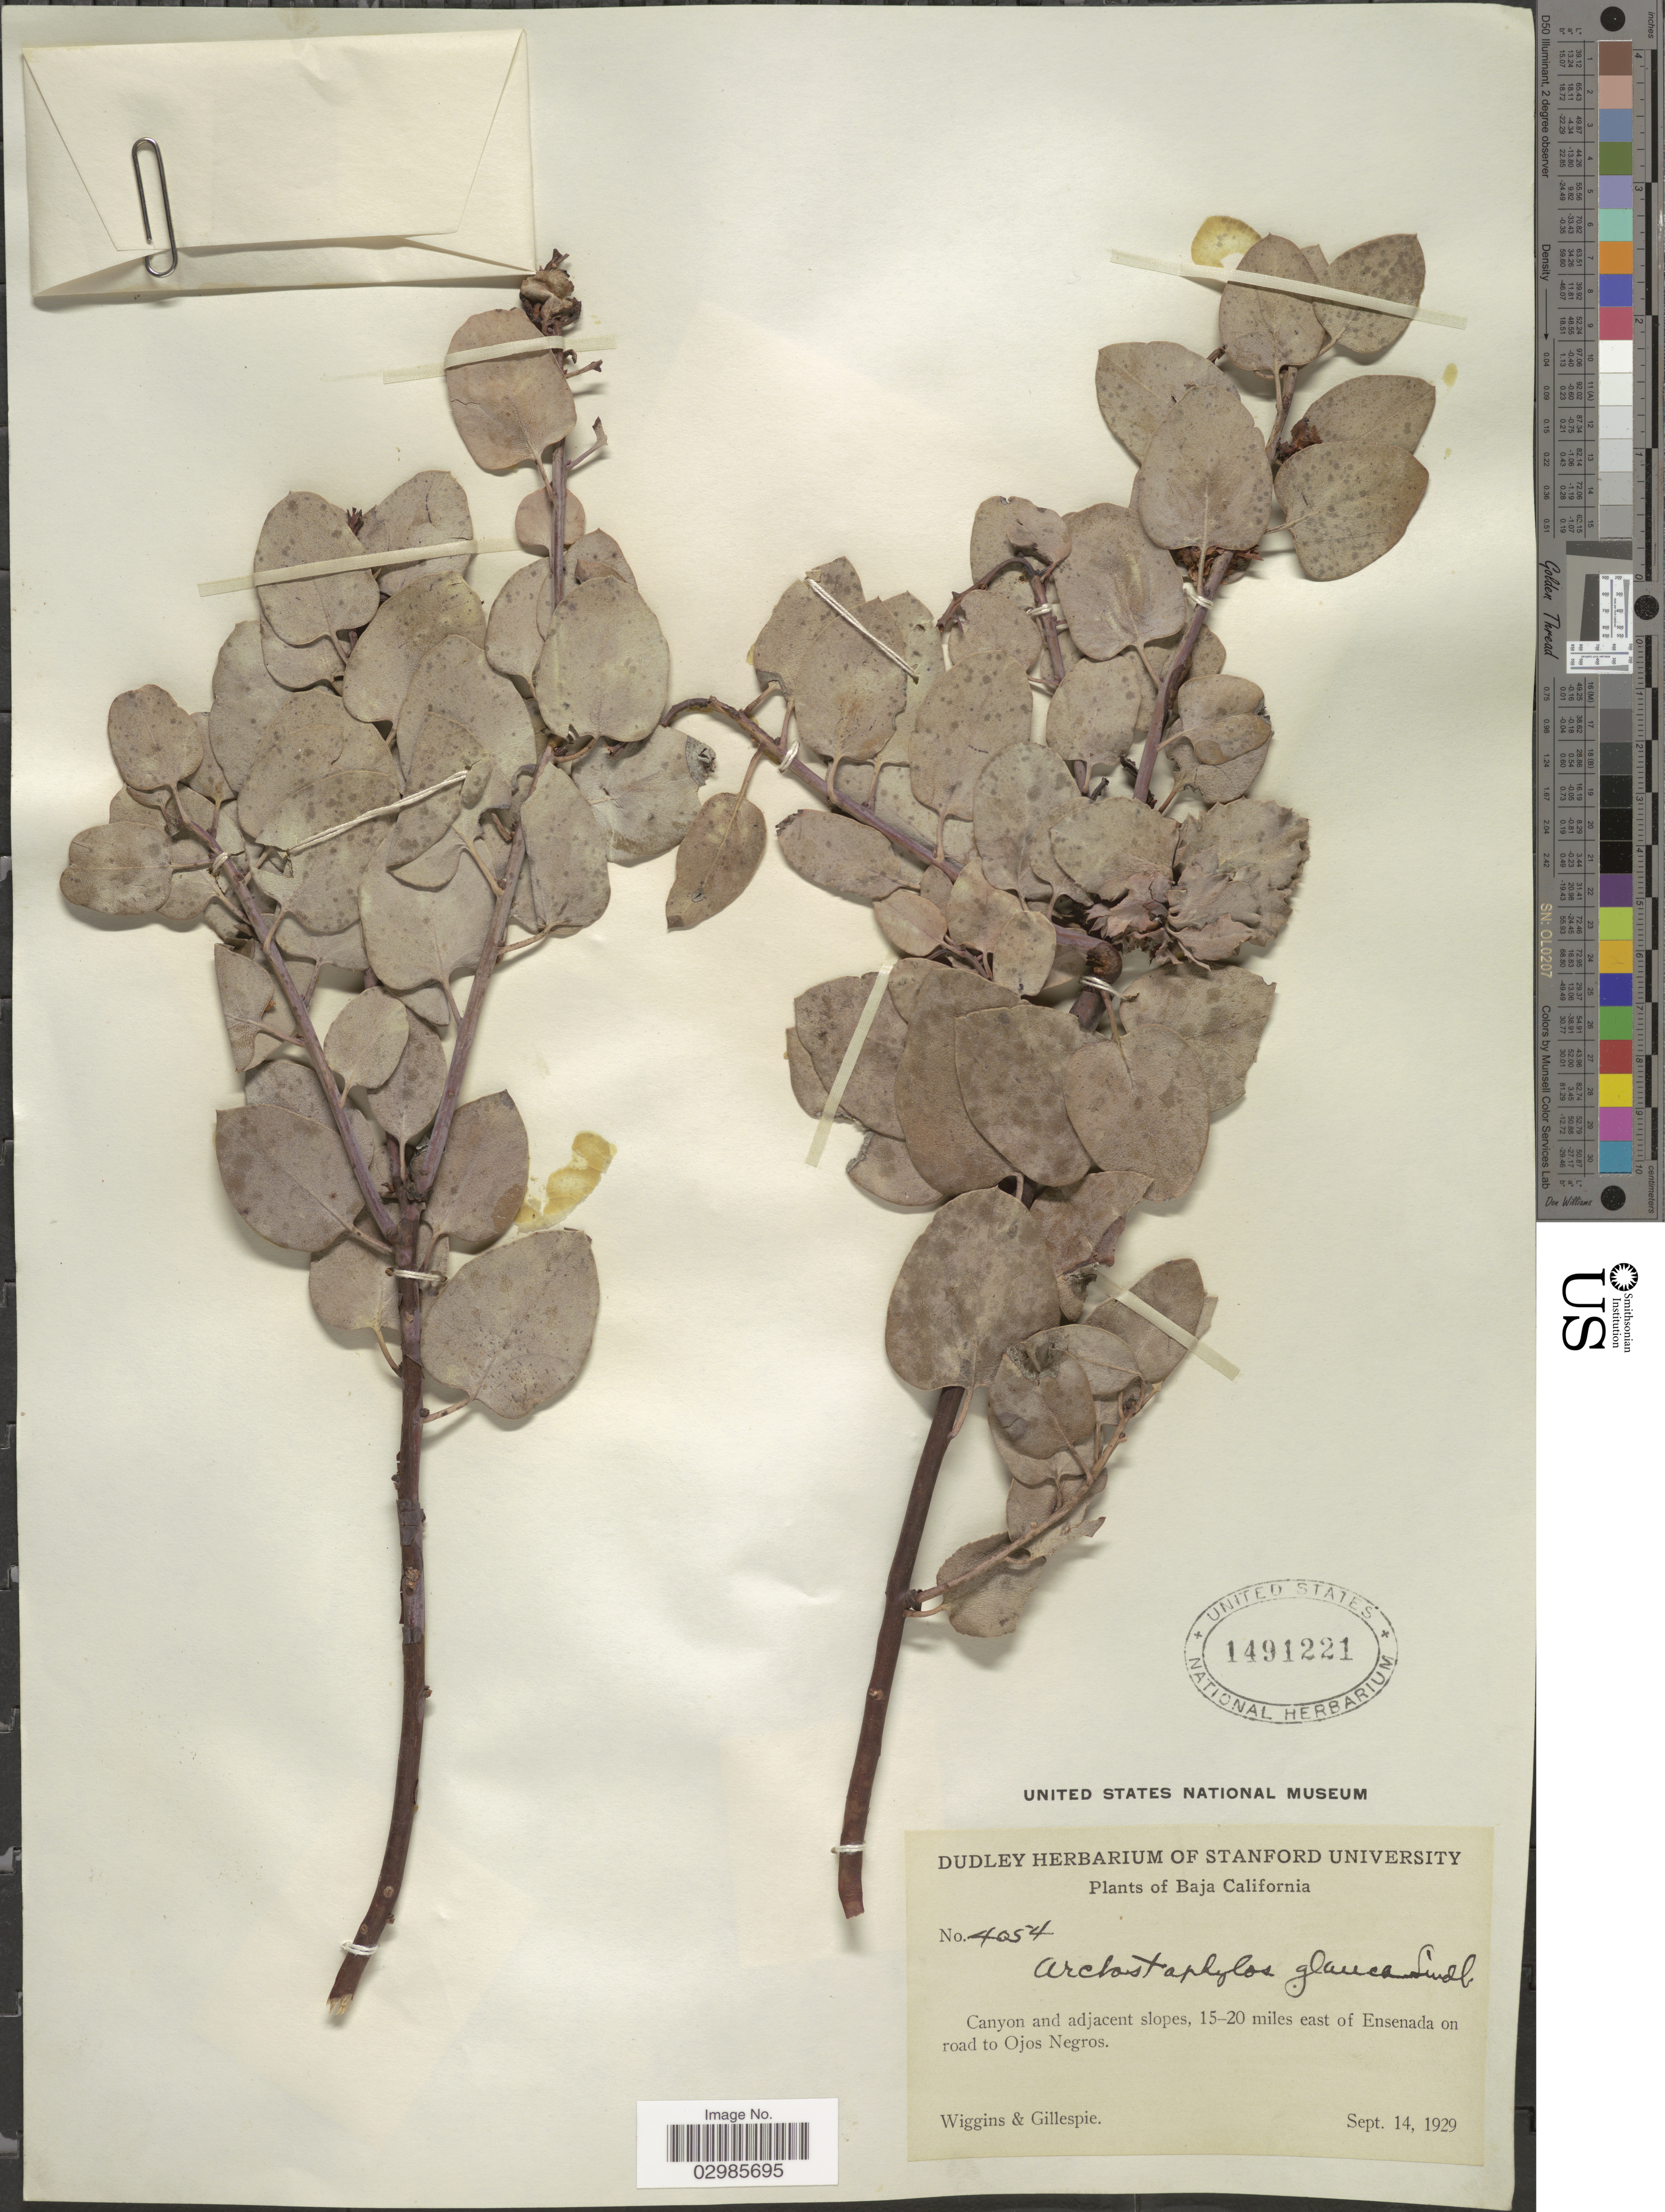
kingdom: Plantae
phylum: Tracheophyta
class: Magnoliopsida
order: Ericales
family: Ericaceae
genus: Arctostaphylos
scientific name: Arctostaphylos glauca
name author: Lindl.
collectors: -- Wiggins & -- Gillespie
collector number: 4054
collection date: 1929-09-14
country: Mexico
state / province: Baja California Norte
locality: Canyon and adjacent slopes, 15-20 miles east of Ensenada on road to Ojos Negros.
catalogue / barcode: US 1491221